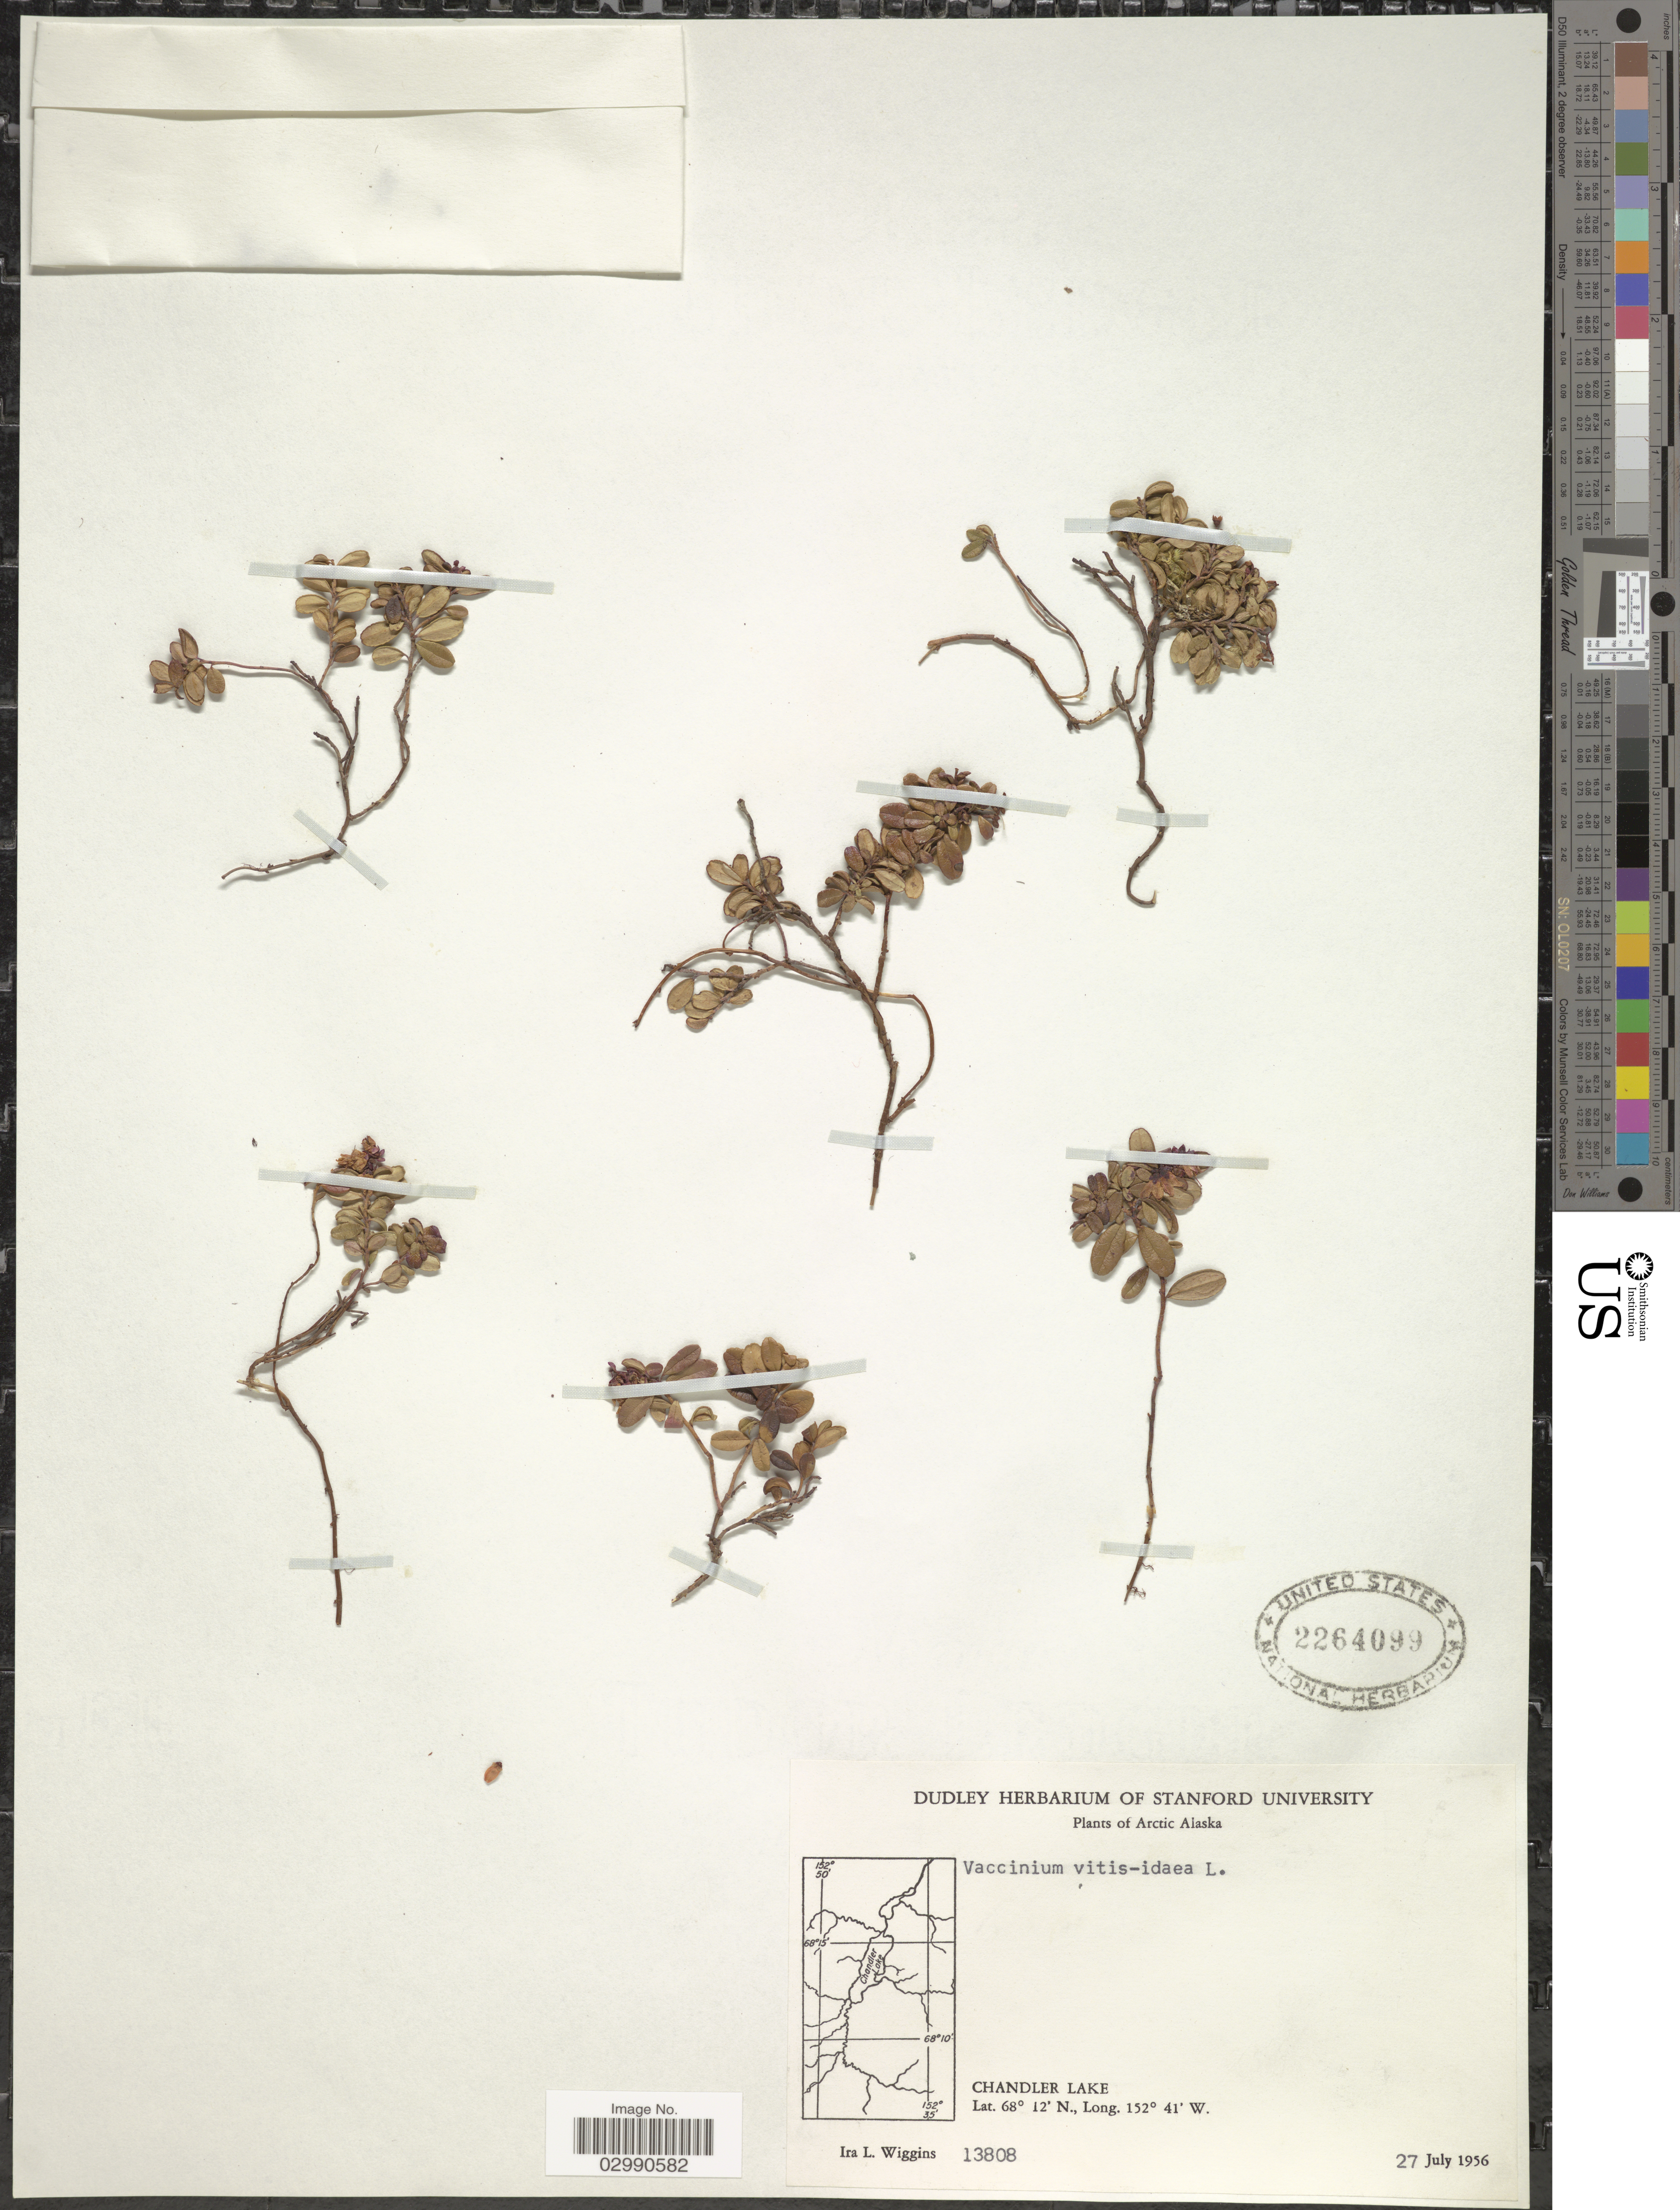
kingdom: Plantae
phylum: Tracheophyta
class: Magnoliopsida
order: Ericales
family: Ericaceae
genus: Vaccinium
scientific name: Vaccinium vitis-idaea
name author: L.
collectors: I. L. Wiggins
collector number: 13808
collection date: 1956-07-27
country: United States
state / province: Alaska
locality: Arctic Alaska. Chandler Lake.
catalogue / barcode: US 2264099